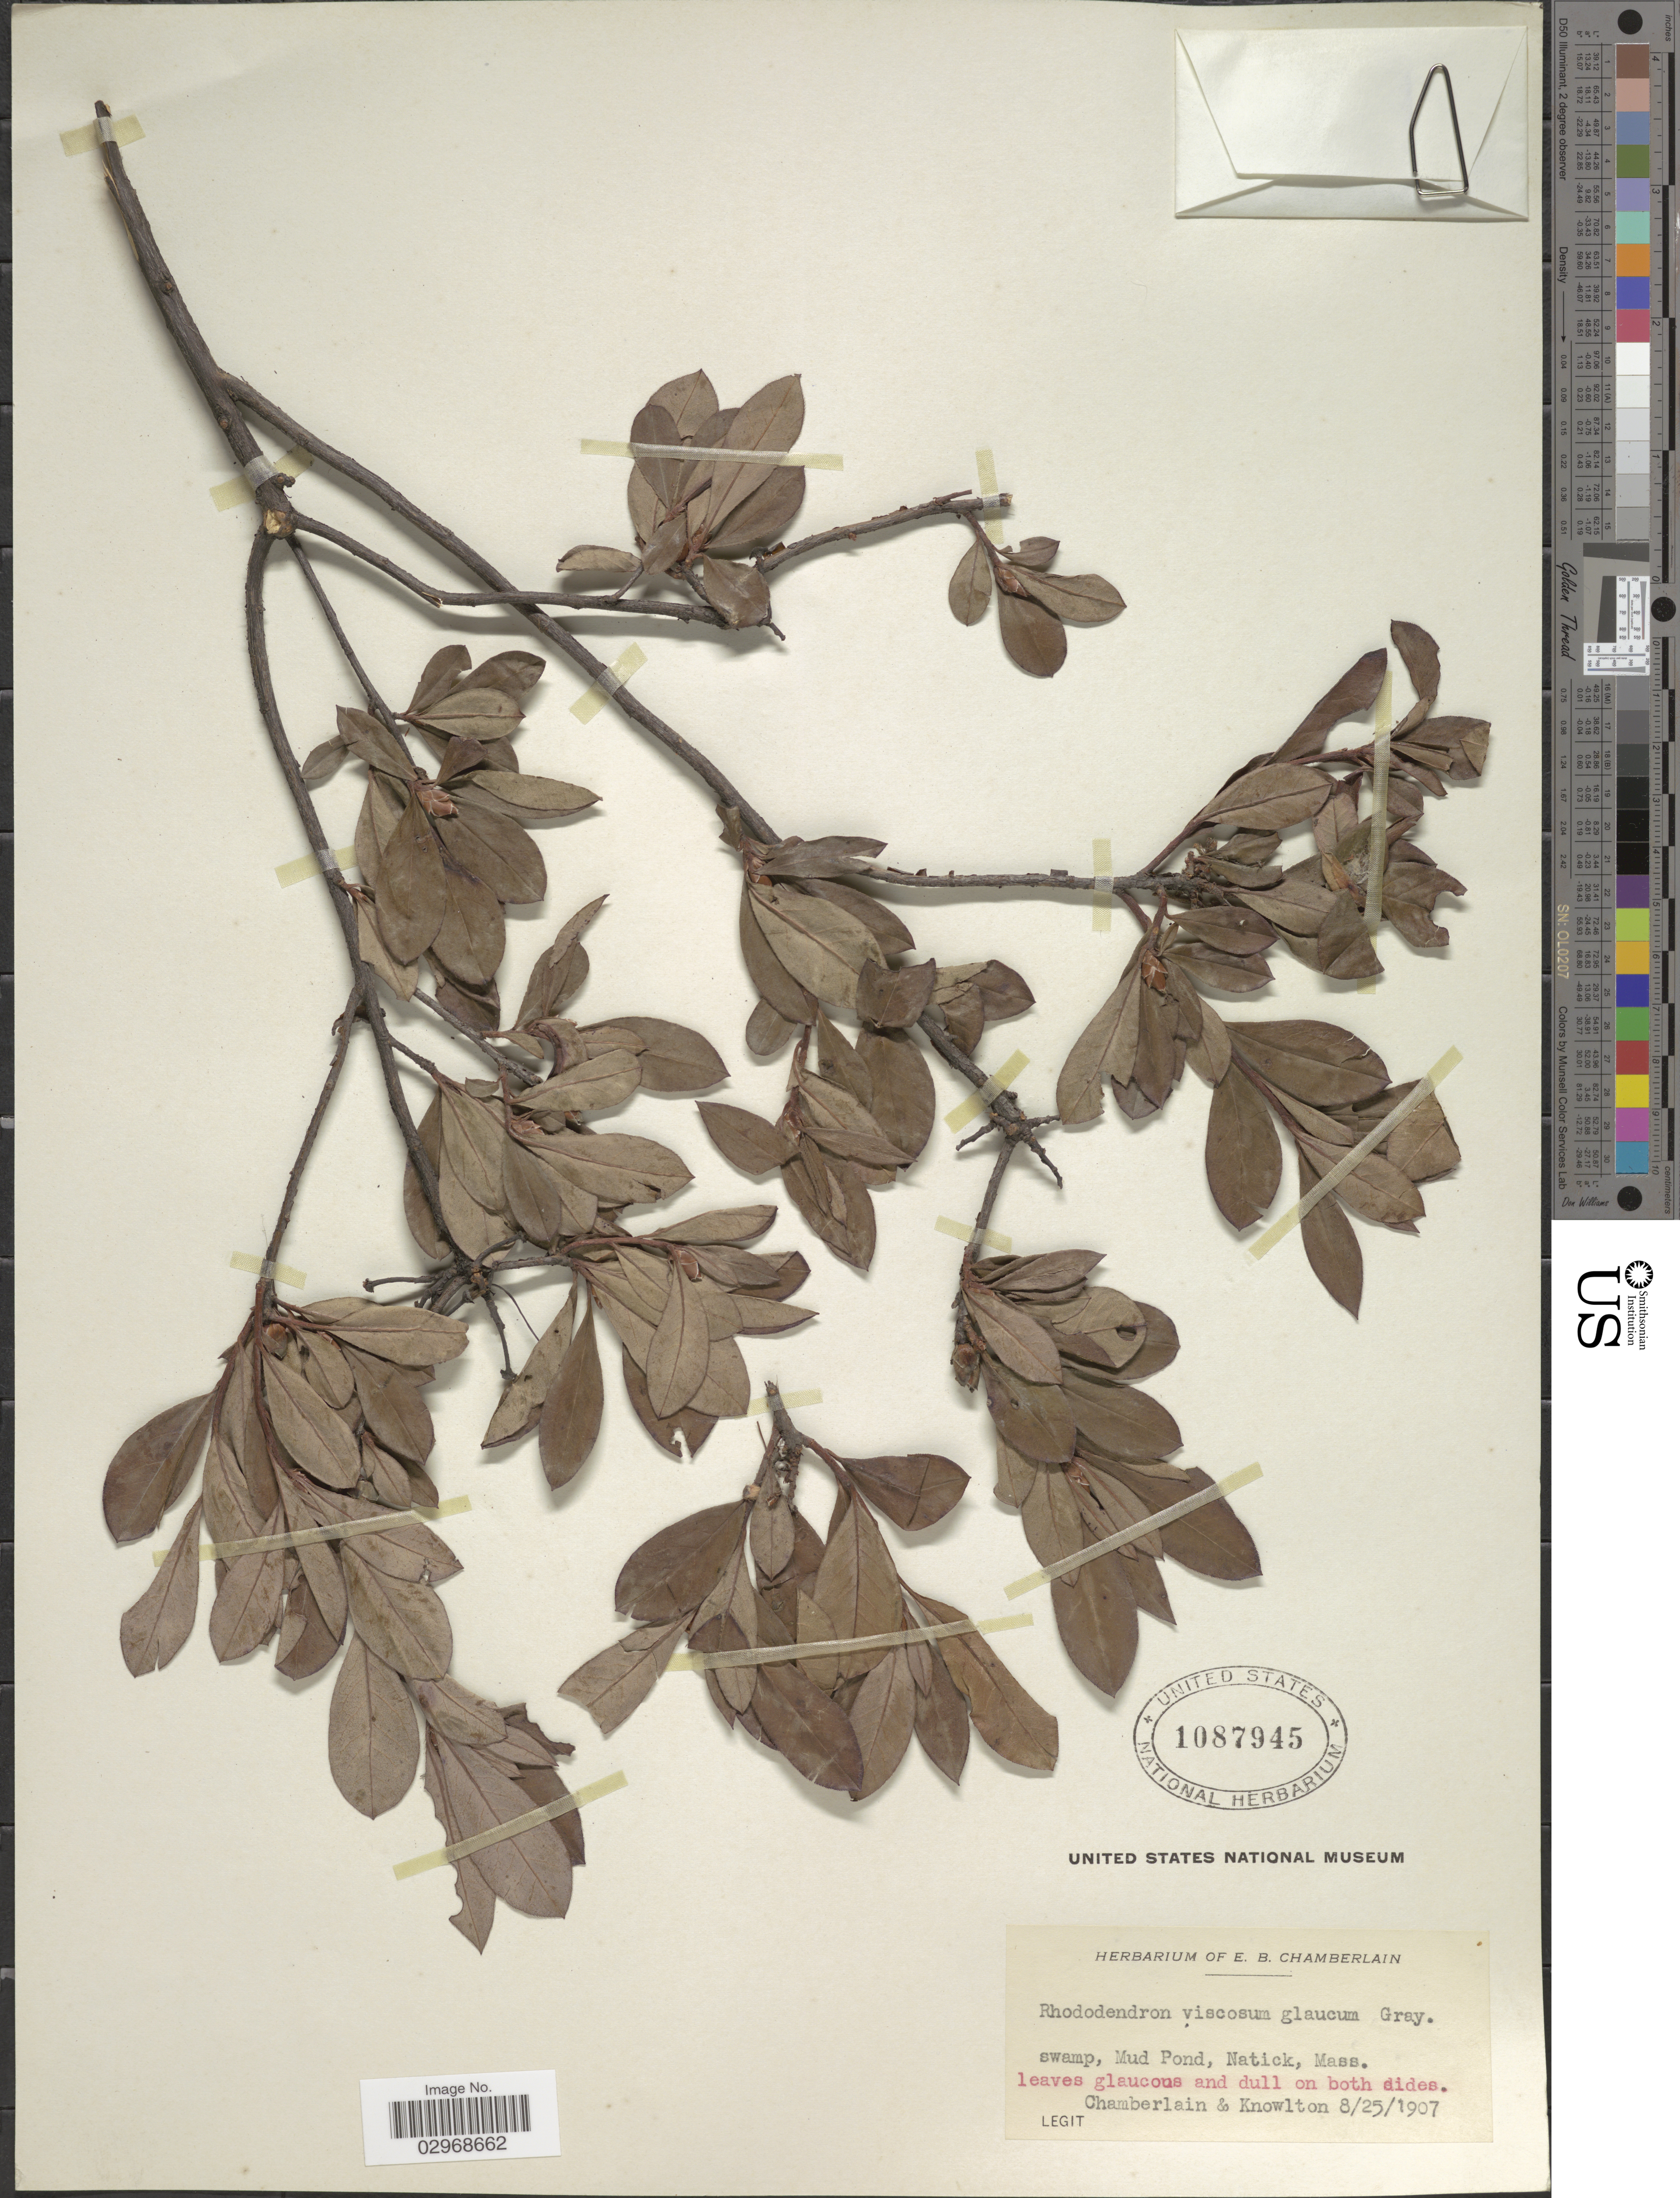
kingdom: Plantae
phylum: Tracheophyta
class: Magnoliopsida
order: Ericales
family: Ericaceae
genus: Rhododendron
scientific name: Rhododendron viscosum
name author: (L.) Torr.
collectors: -. Chamberlain & -. Knowlton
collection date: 1907-08-25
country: United States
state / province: Massachusetts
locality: Swamp, Mud Pond, Natick.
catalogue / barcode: US 1087945